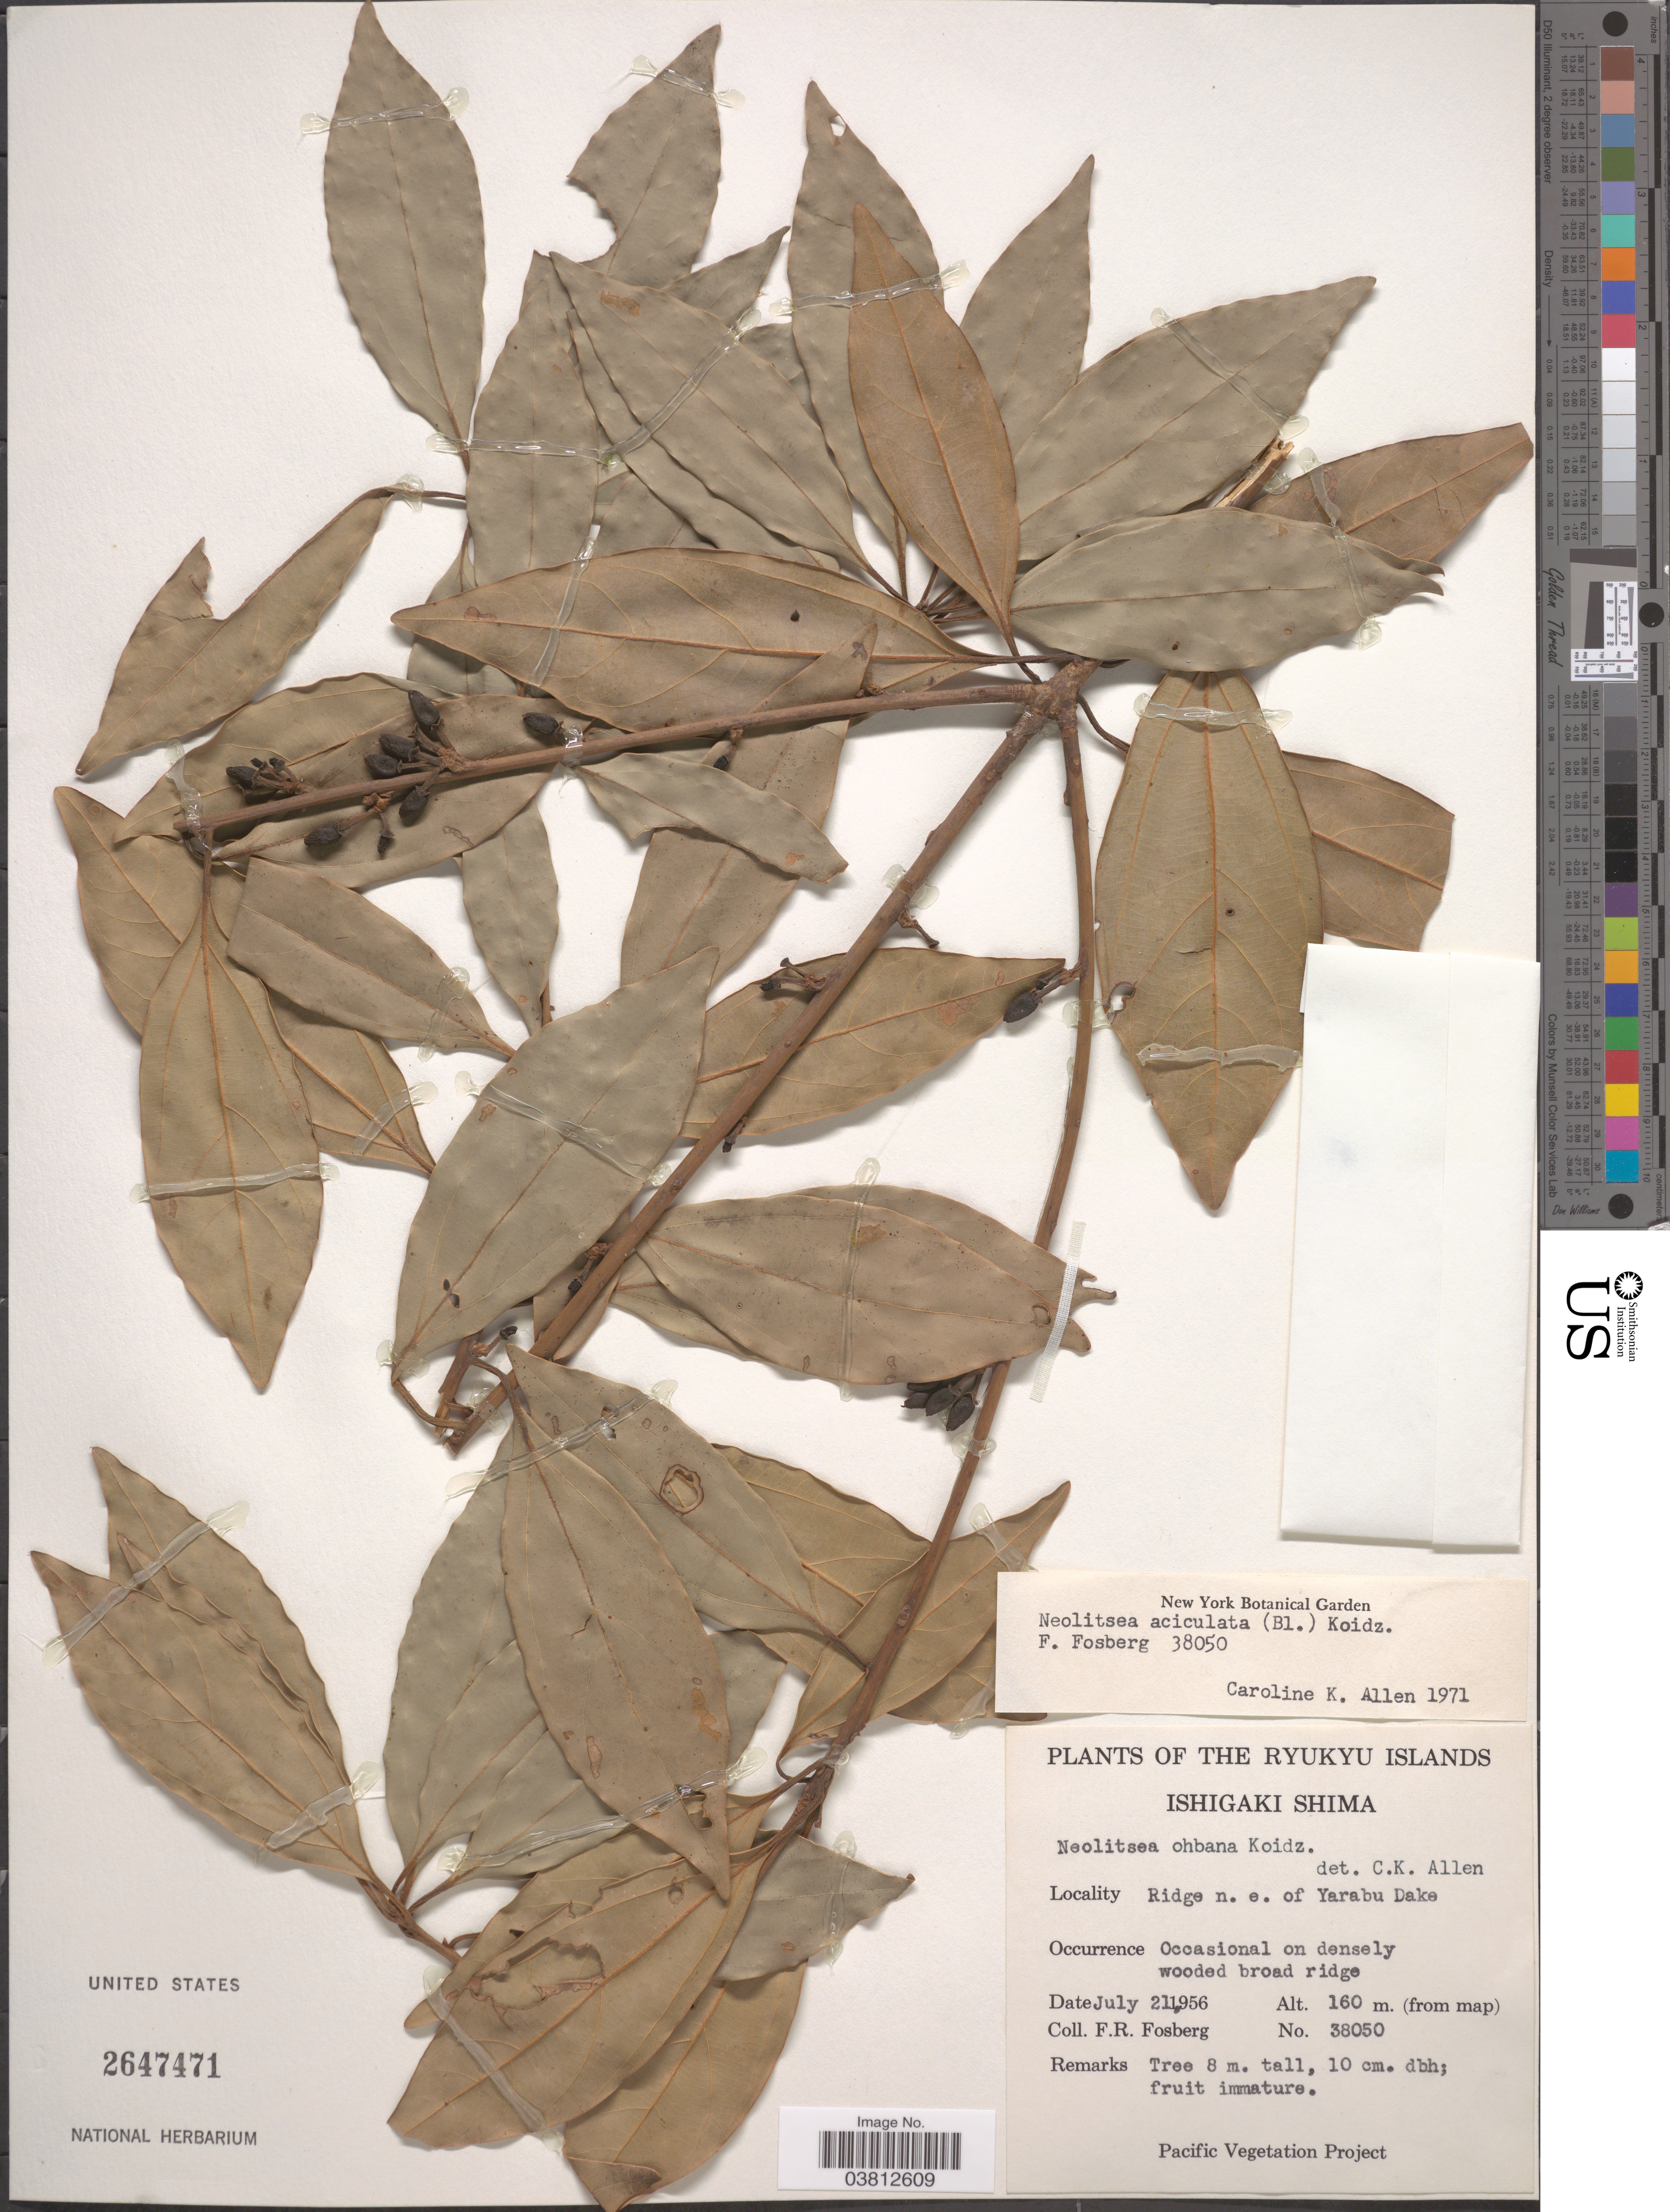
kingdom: Plantae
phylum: Tracheophyta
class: Magnoliopsida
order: Laurales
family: Lauraceae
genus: Neolitsea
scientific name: Neolitsea aciculata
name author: (Blume) Koidz.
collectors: F. R. Fosberg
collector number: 38050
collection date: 1956-07-21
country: Japan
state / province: Okinawa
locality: Ryukyu Islands. Ishigaki Shima. Ridge n.e. of Yarabu Dake.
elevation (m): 160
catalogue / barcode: US 2647471